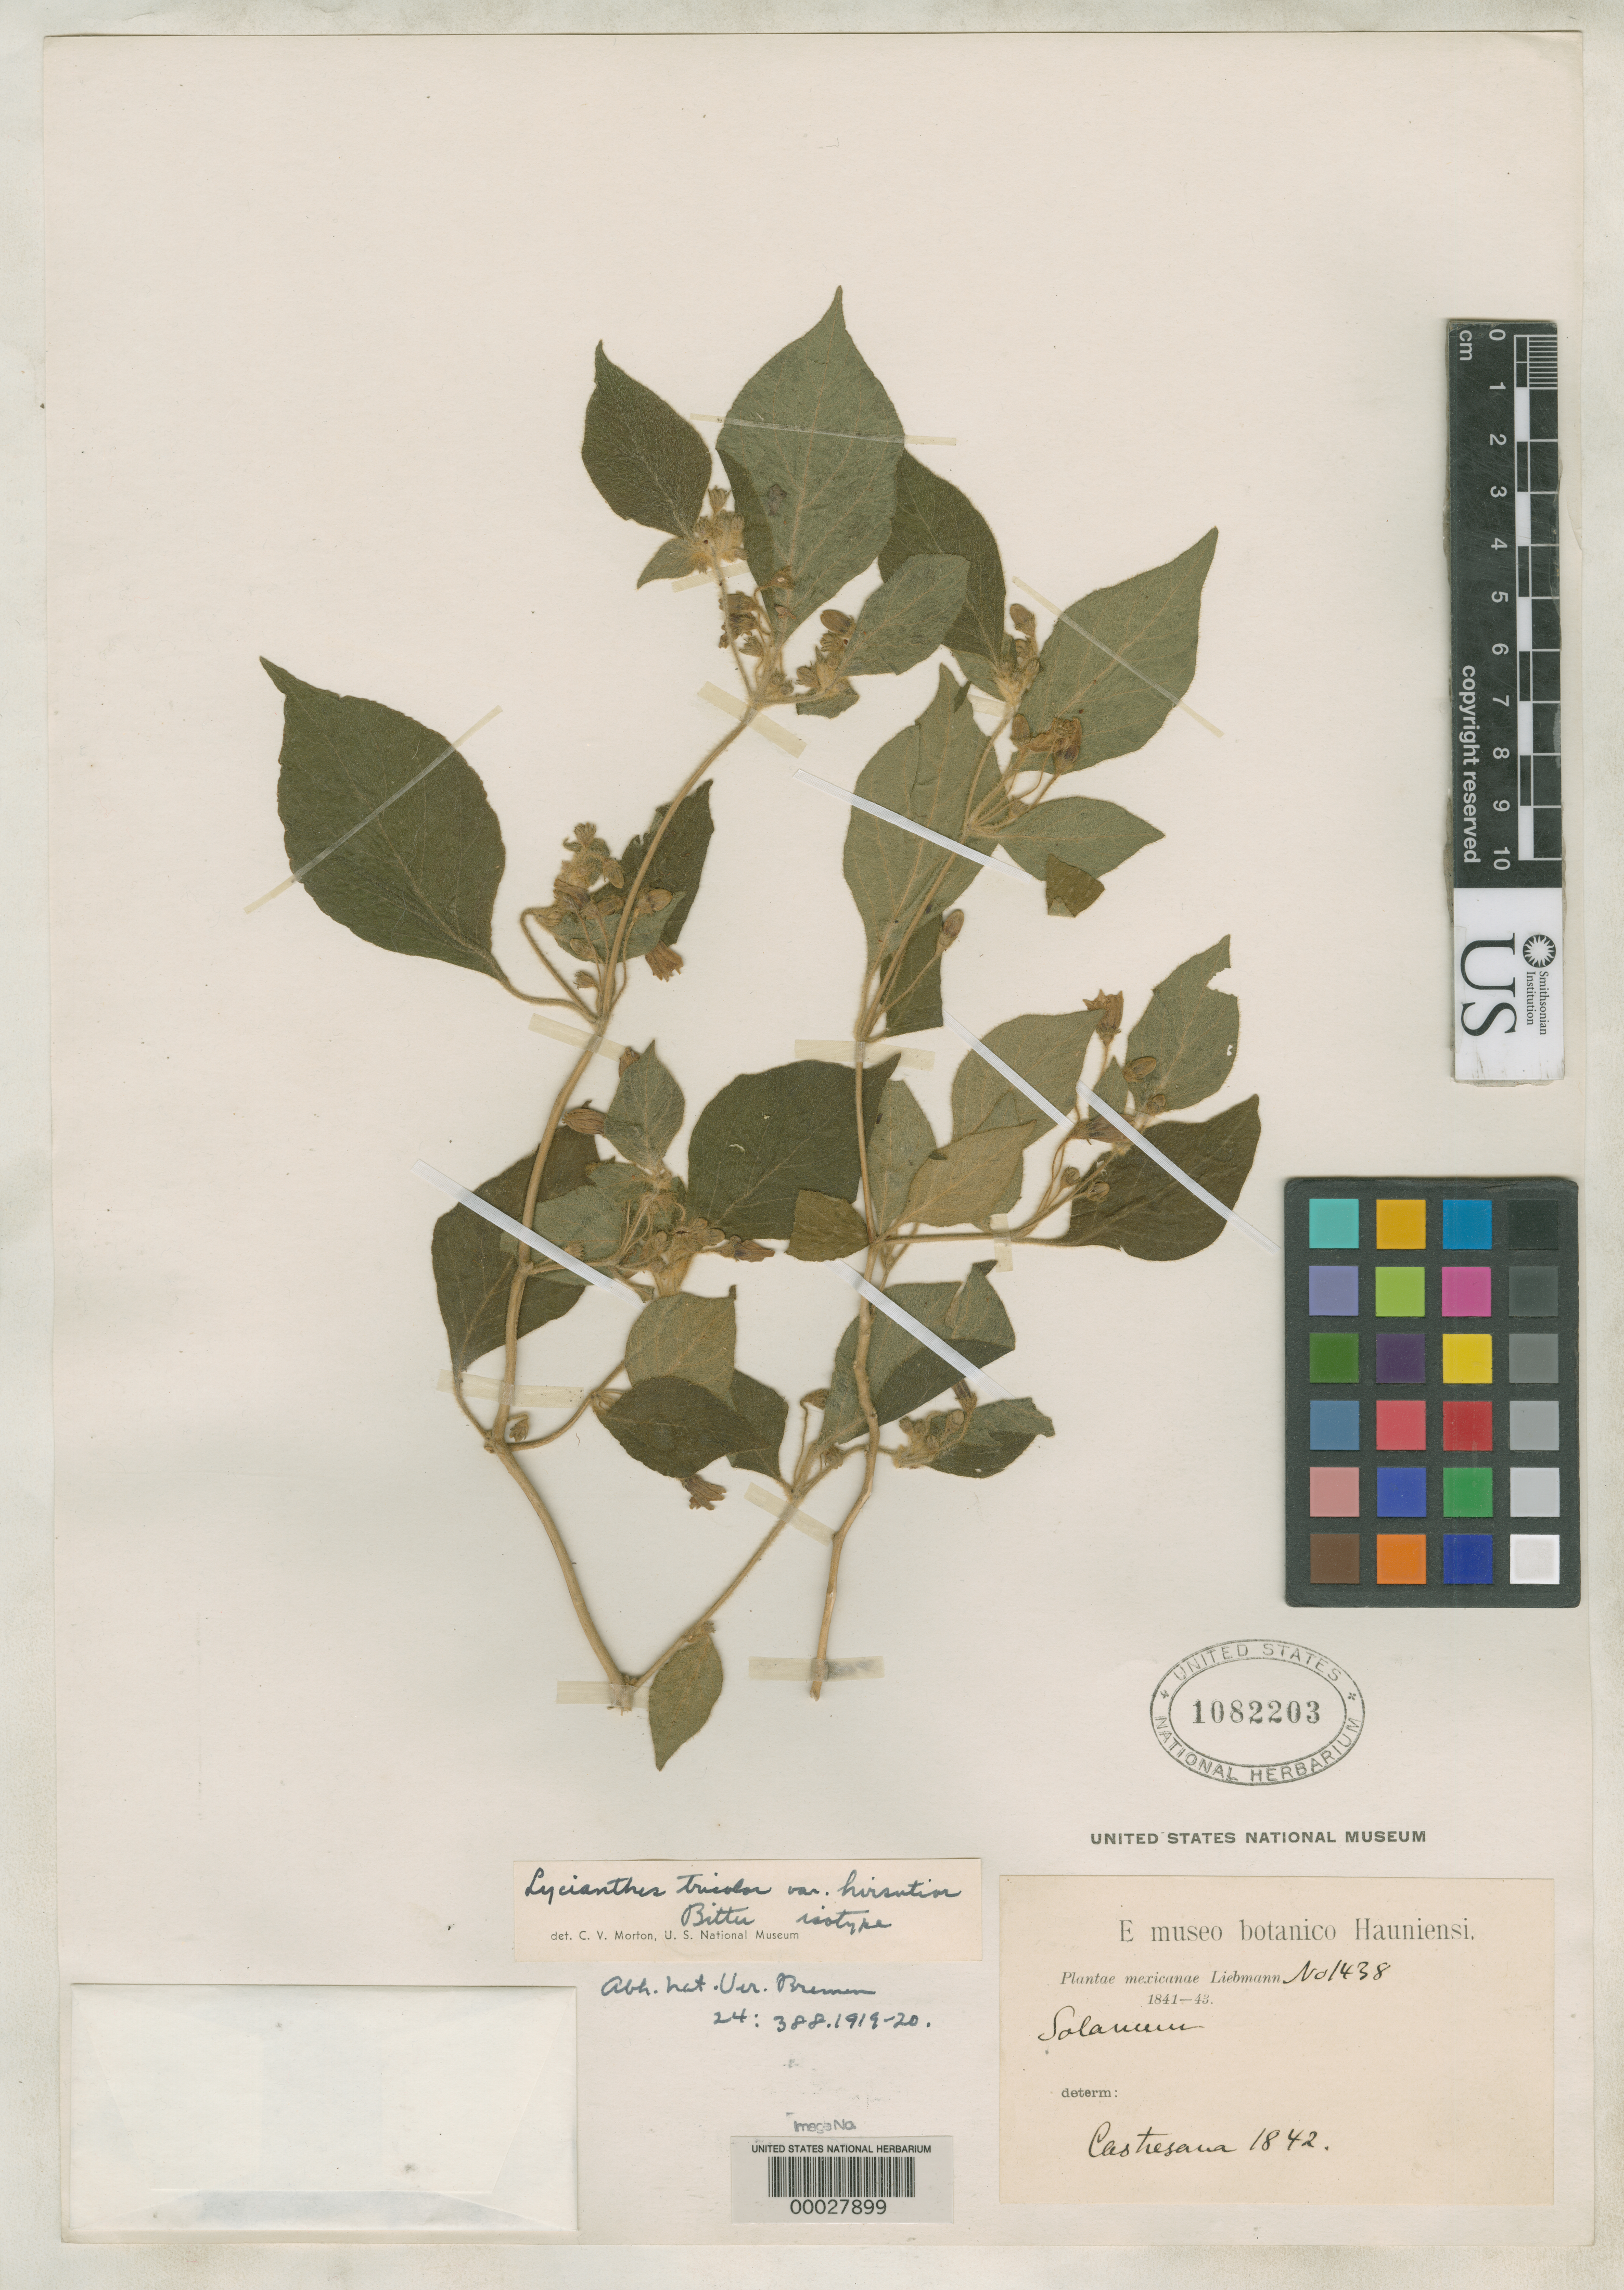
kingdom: Plantae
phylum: Tracheophyta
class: Magnoliopsida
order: Solanales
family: Solanaceae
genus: Lycianthes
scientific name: Lycianthes tricolor var. hirsutior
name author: Bitter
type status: Isolectotype; Type Collection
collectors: F. M. Liebmann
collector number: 1438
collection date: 1841/1843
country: Mexico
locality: Castresana [=Cuatresana?]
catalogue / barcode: US 1082203